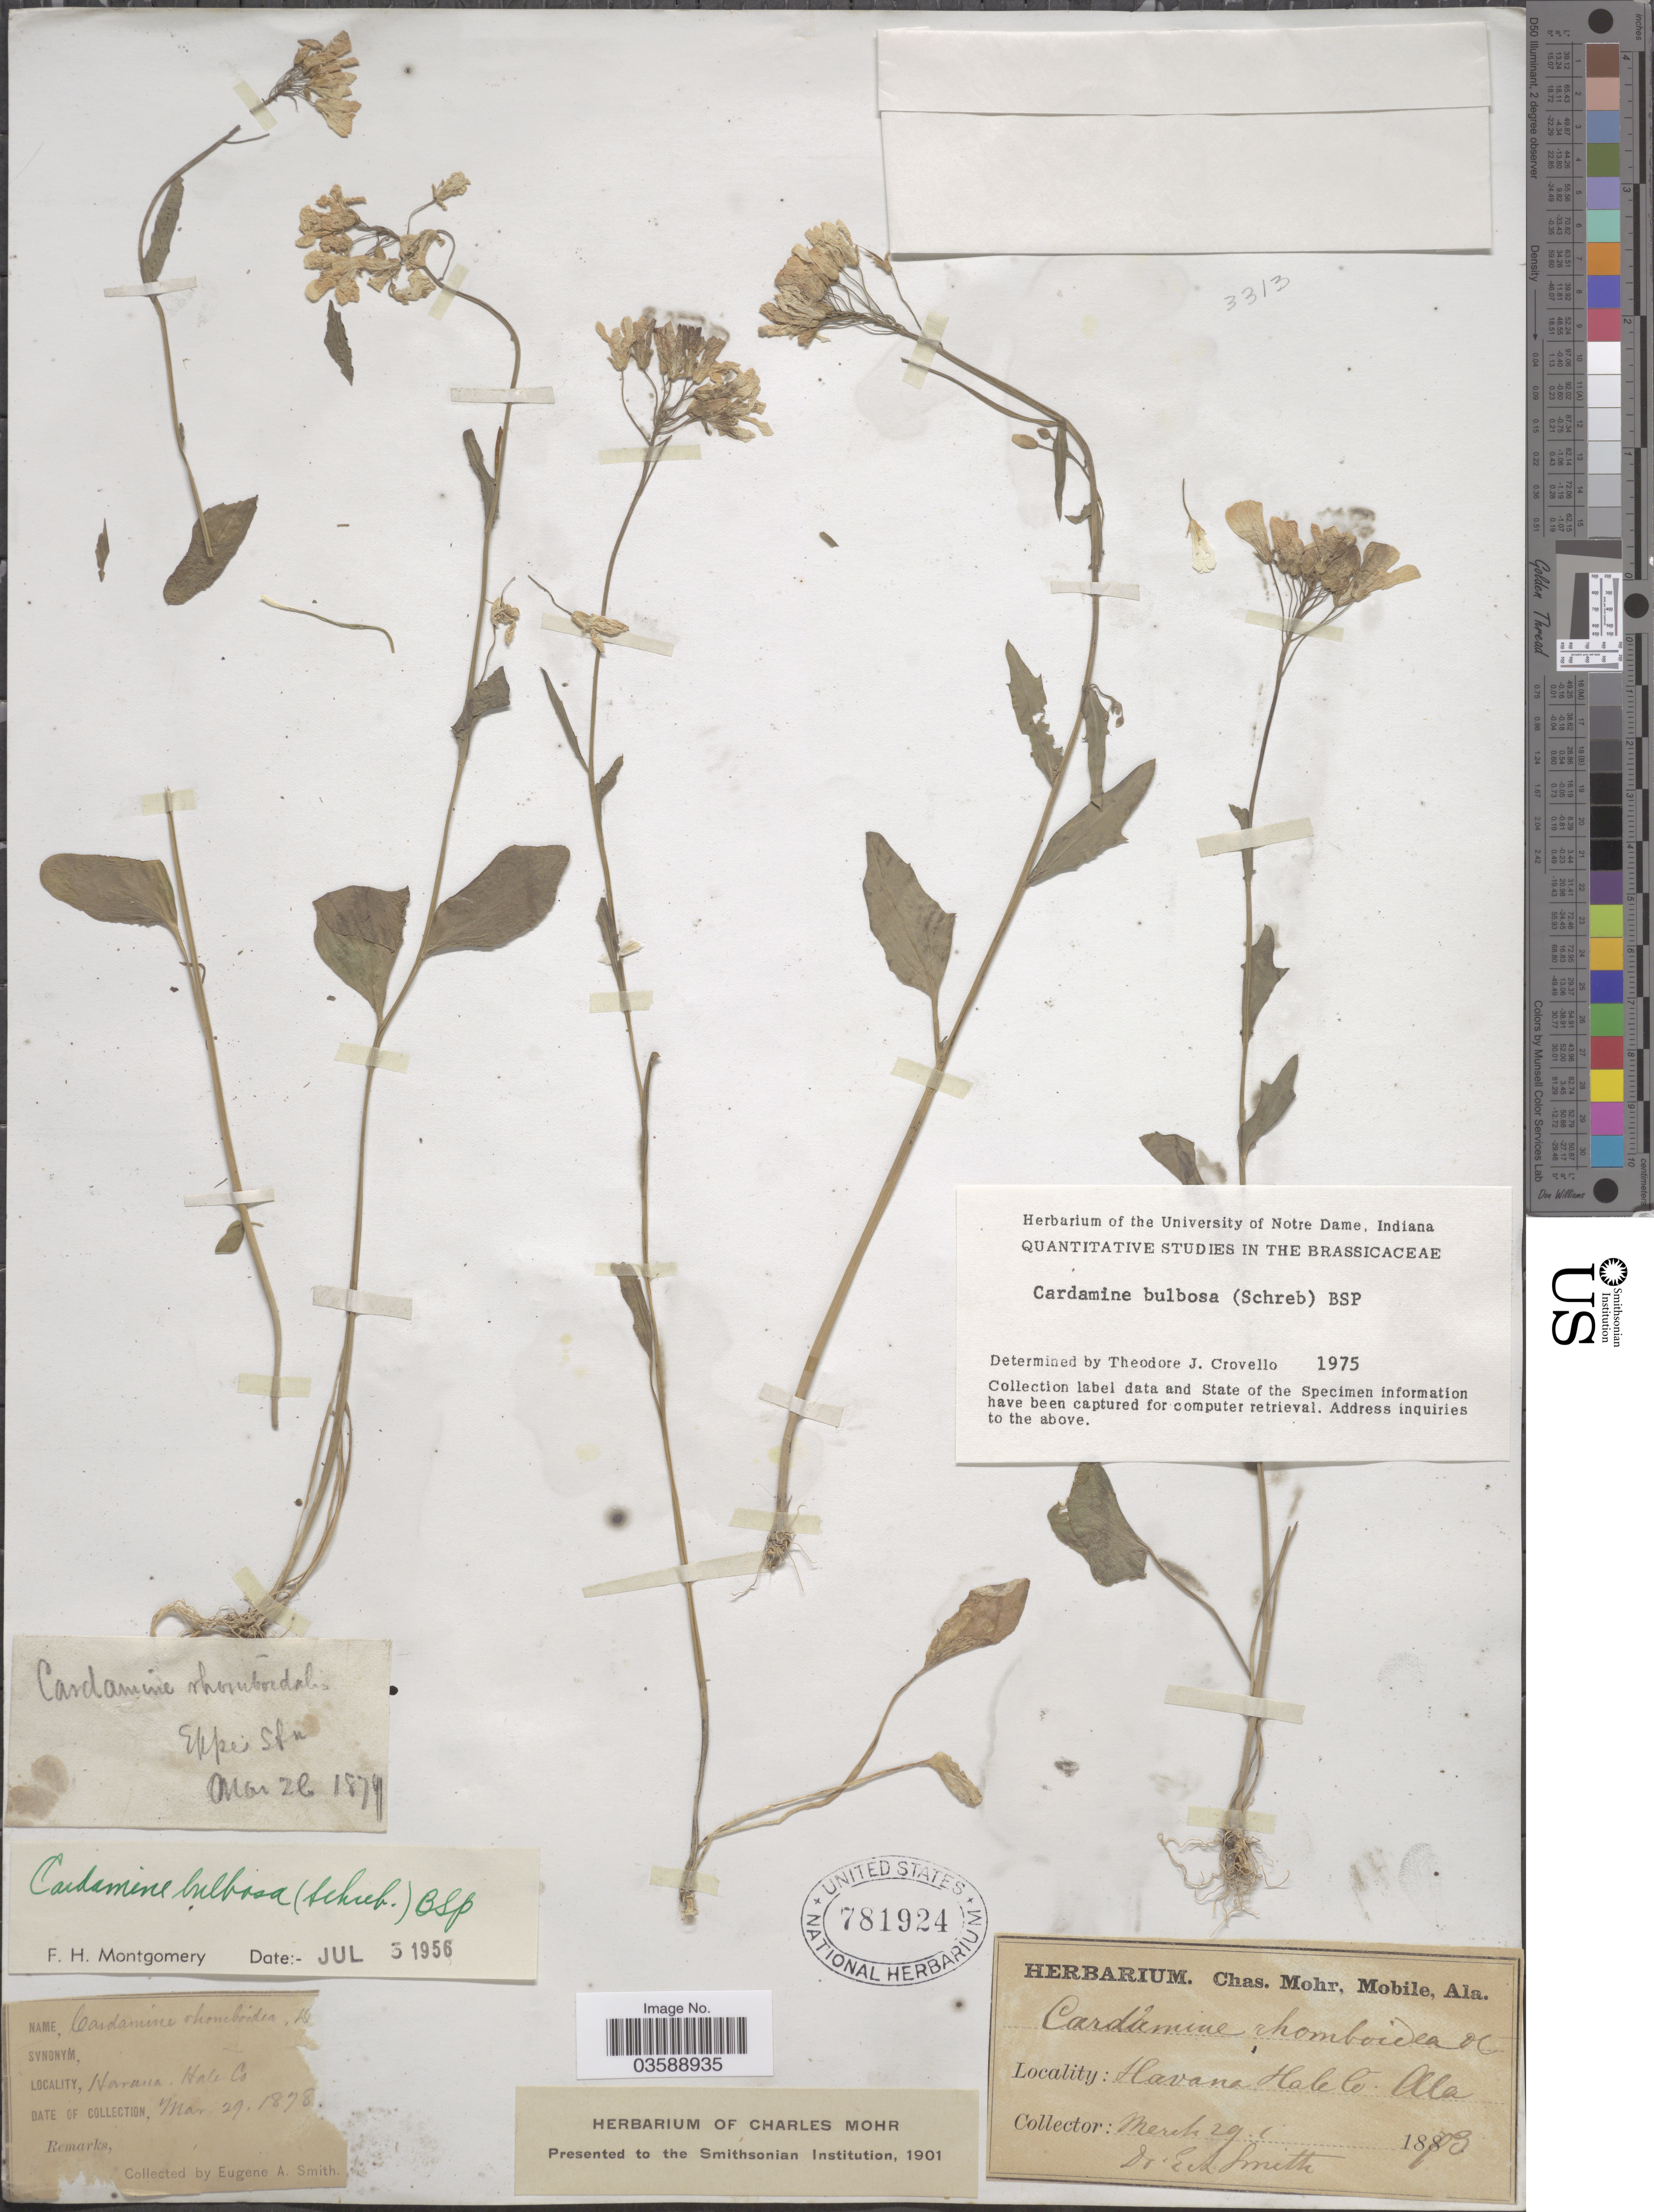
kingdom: Plantae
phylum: Tracheophyta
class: Magnoliopsida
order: Brassicales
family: Brassicaceae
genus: Cardamine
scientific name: Cardamine bulbosa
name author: (Schreb. ex Muhl.) Britton et al.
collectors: E. A. Smith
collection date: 1878-03-29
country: United States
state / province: Alabama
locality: Havana Hale Co.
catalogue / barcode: US 781924